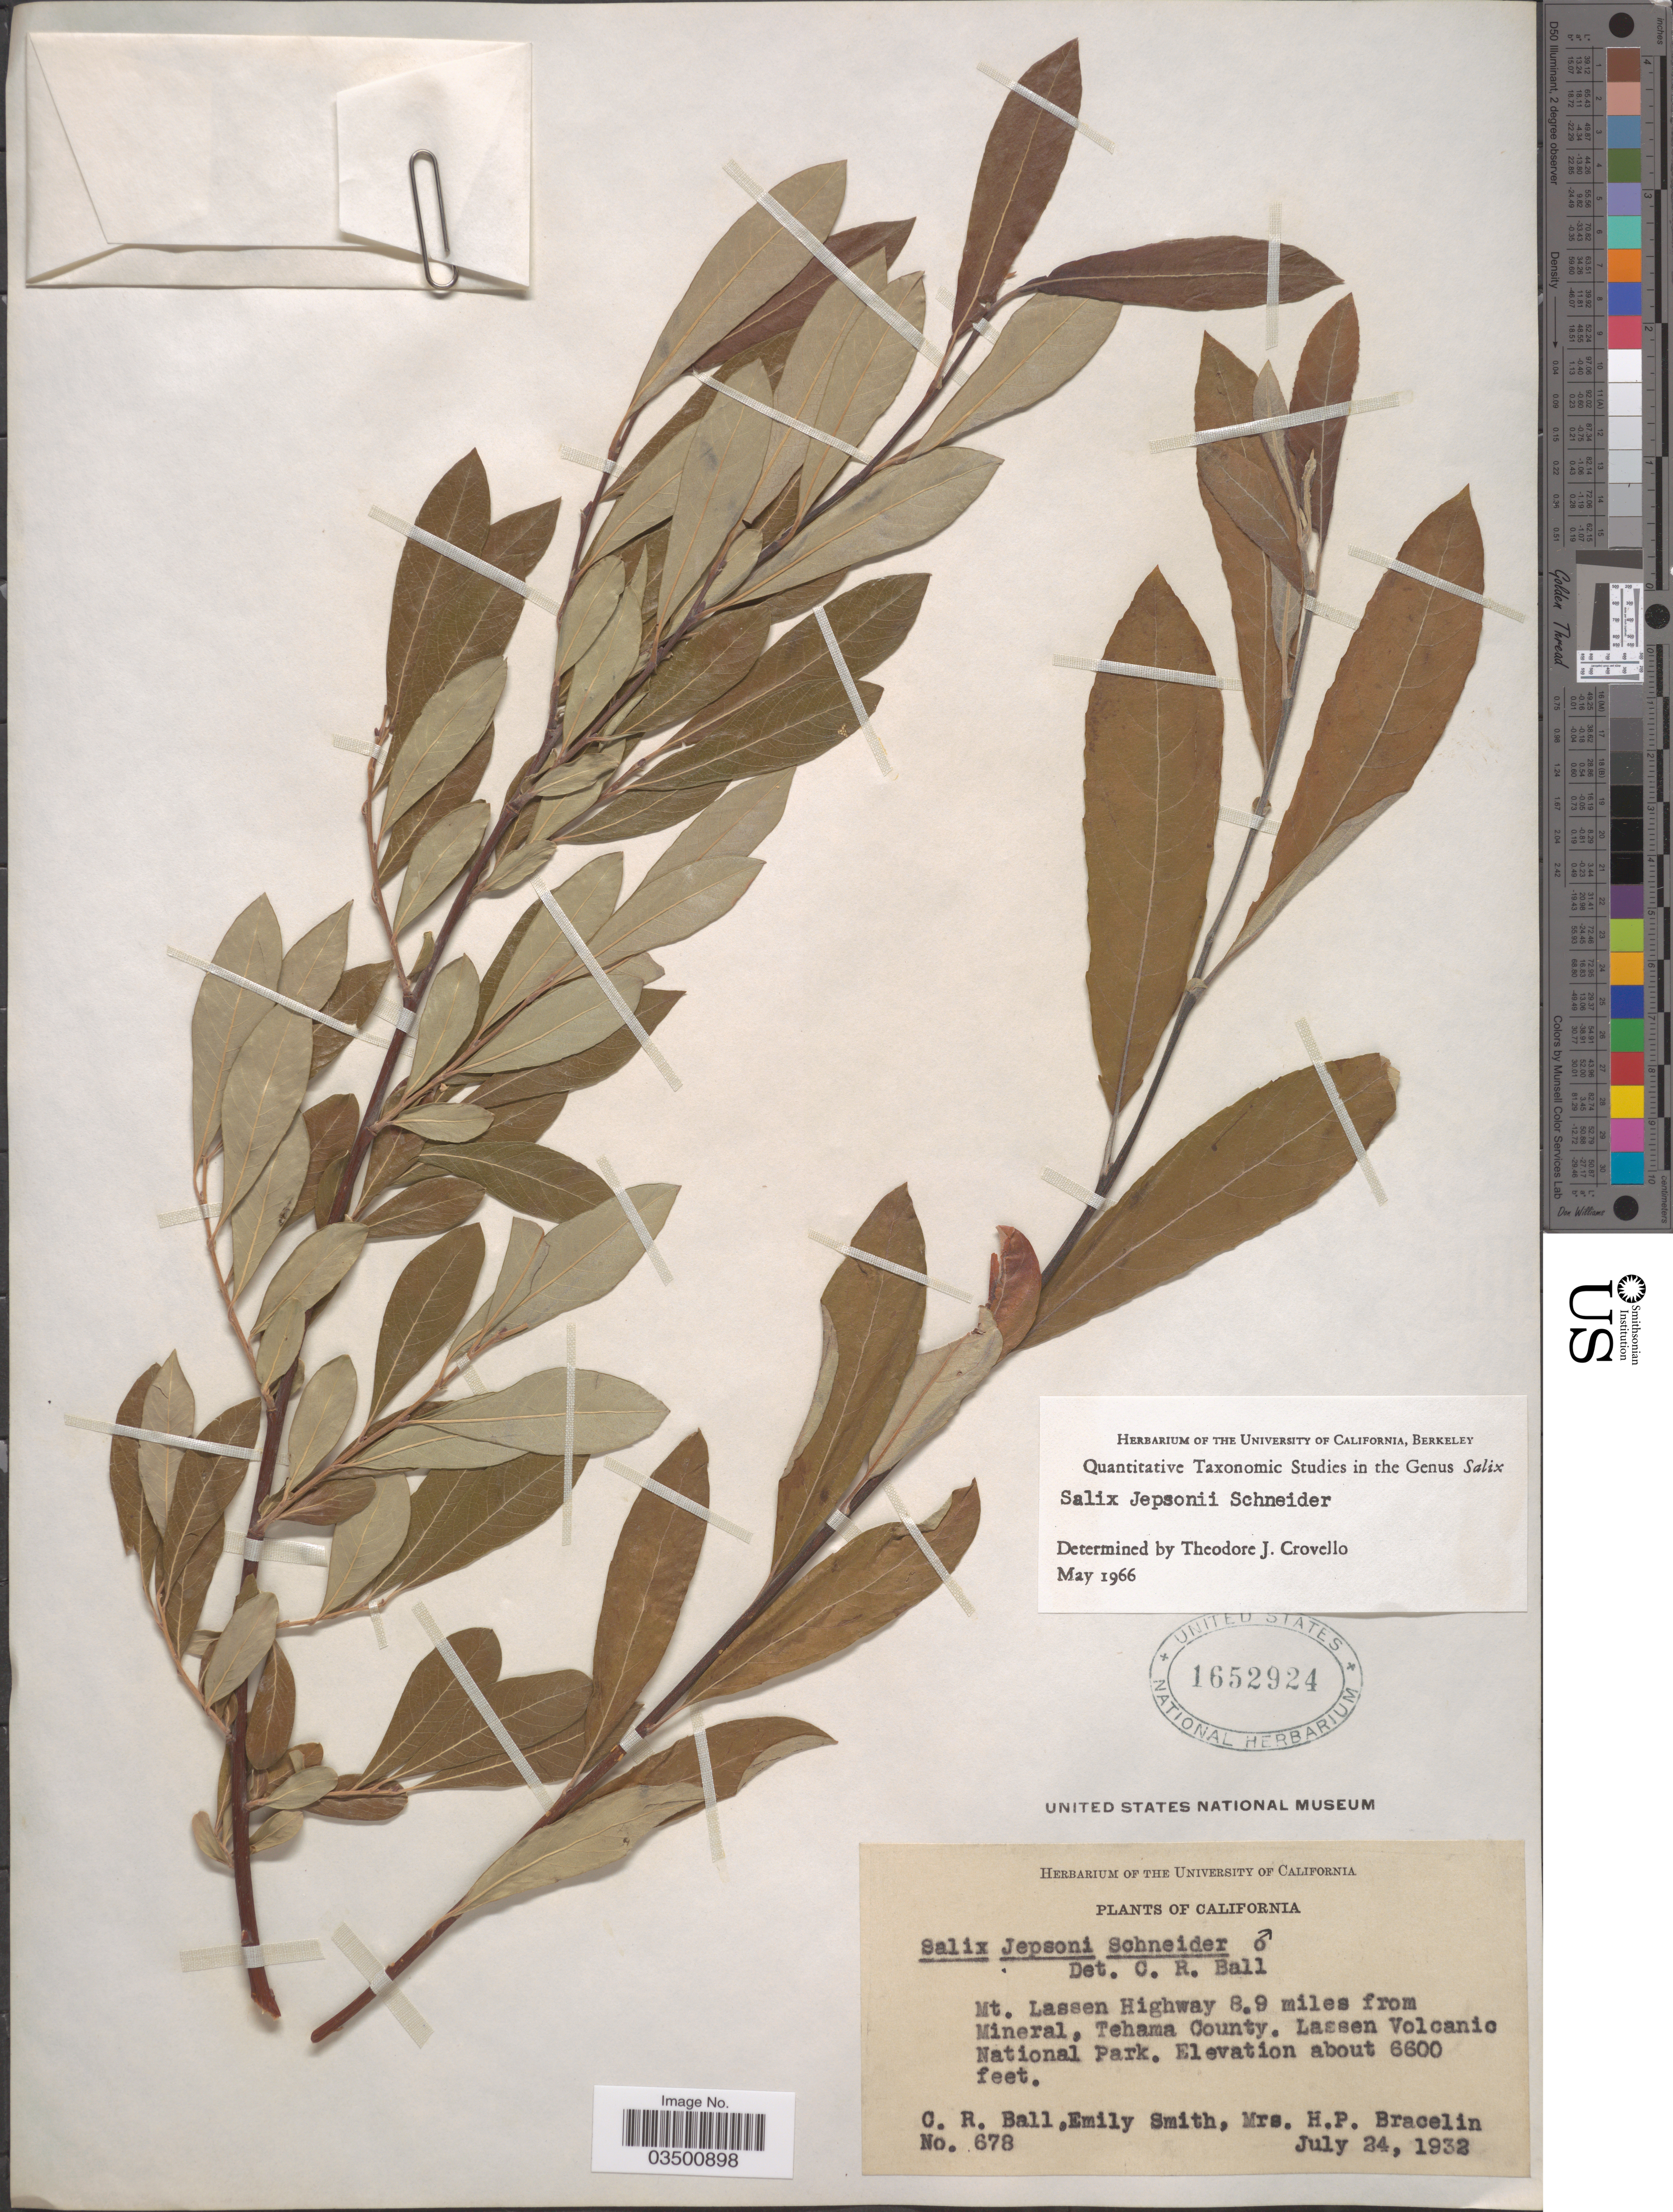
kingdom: Plantae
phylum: Tracheophyta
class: Magnoliopsida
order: Malpighiales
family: Salicaceae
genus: Salix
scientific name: Salix jepsonii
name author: C.K. Schneid.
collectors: C. R. Ball, E. Smith & H. Bracelin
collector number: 678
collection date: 1932-07-24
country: United States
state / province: California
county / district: Tehama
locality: Mt. Lassen Highway 8.9 miles from Mineral, Tehama County. Lassen Volcanic National Park.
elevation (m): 2012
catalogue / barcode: US 1652924